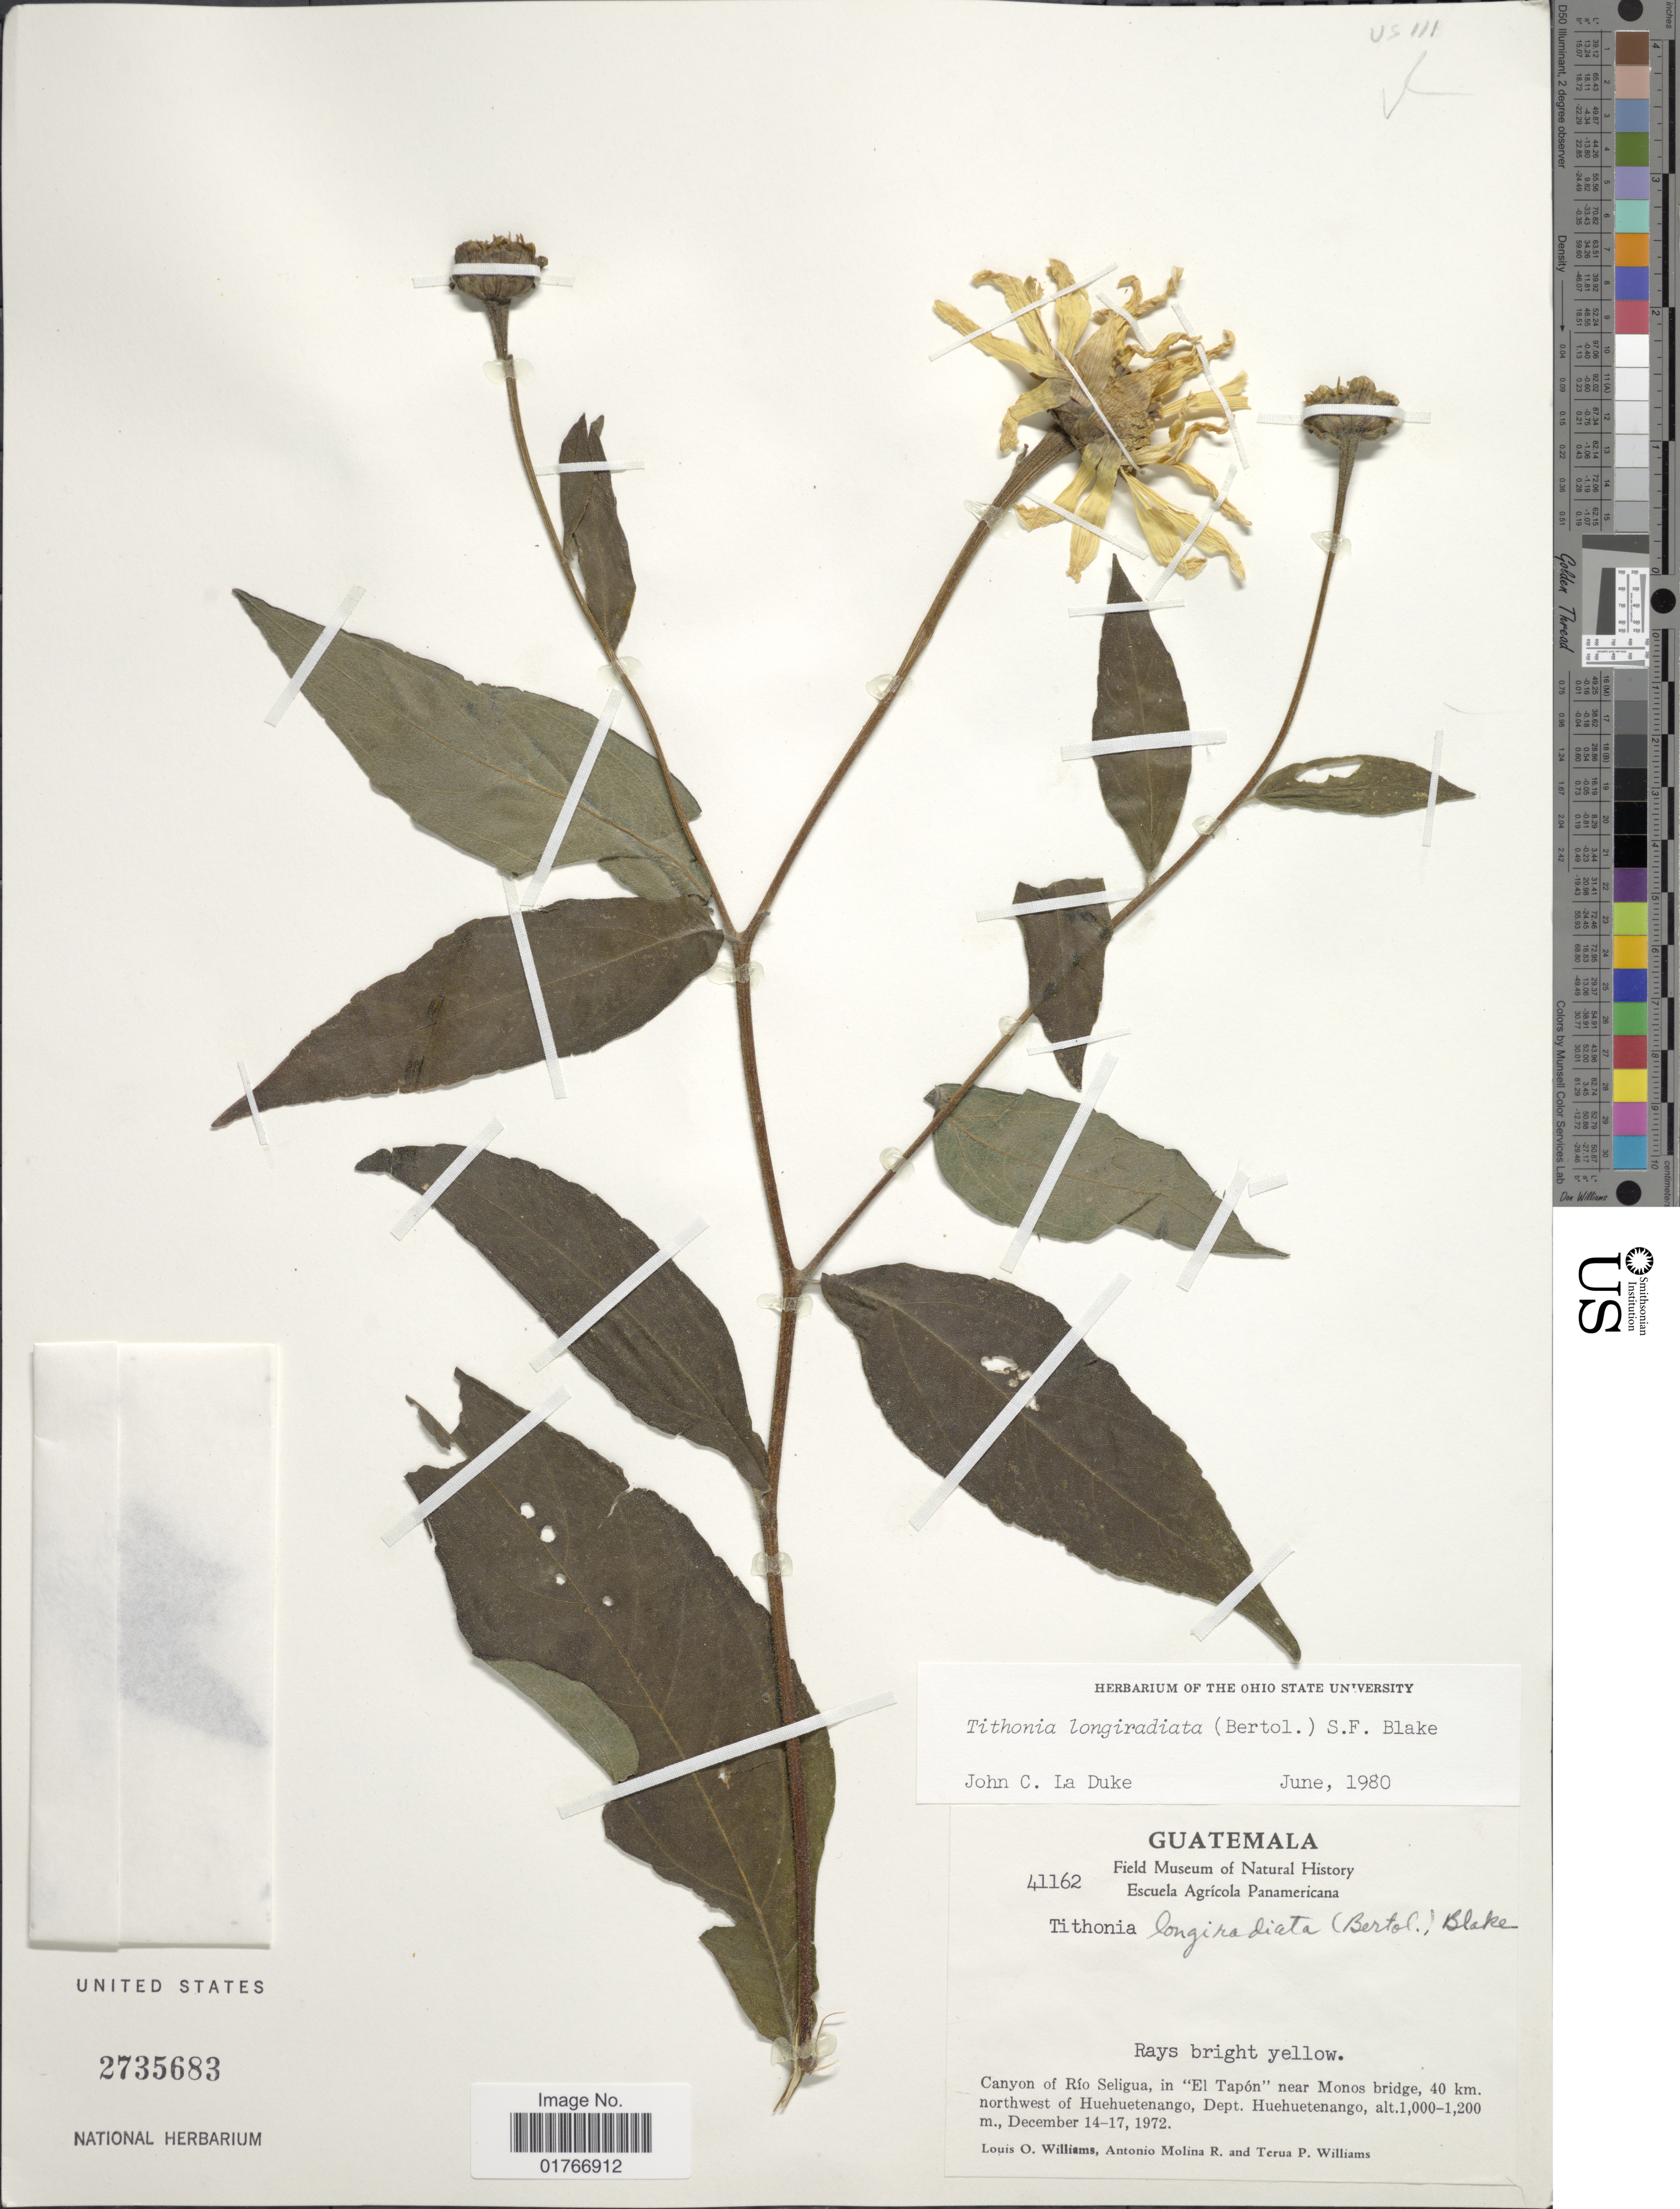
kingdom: Plantae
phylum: Tracheophyta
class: Magnoliopsida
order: Asterales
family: Asteraceae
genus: Tithonia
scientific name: Tithonia longiradiata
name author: (Bertol.) S.F. Blake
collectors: L. O. Williams, A. Molina R. & T. P. Williams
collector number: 41162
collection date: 1972-12-14/1972-12-17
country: Guatemala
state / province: Huehuetenango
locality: Canyon of Rio Seligua, in El Tapon near Monos bridge, 40 km northwest of Huehuetenango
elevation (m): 1000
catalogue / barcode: US 2735683